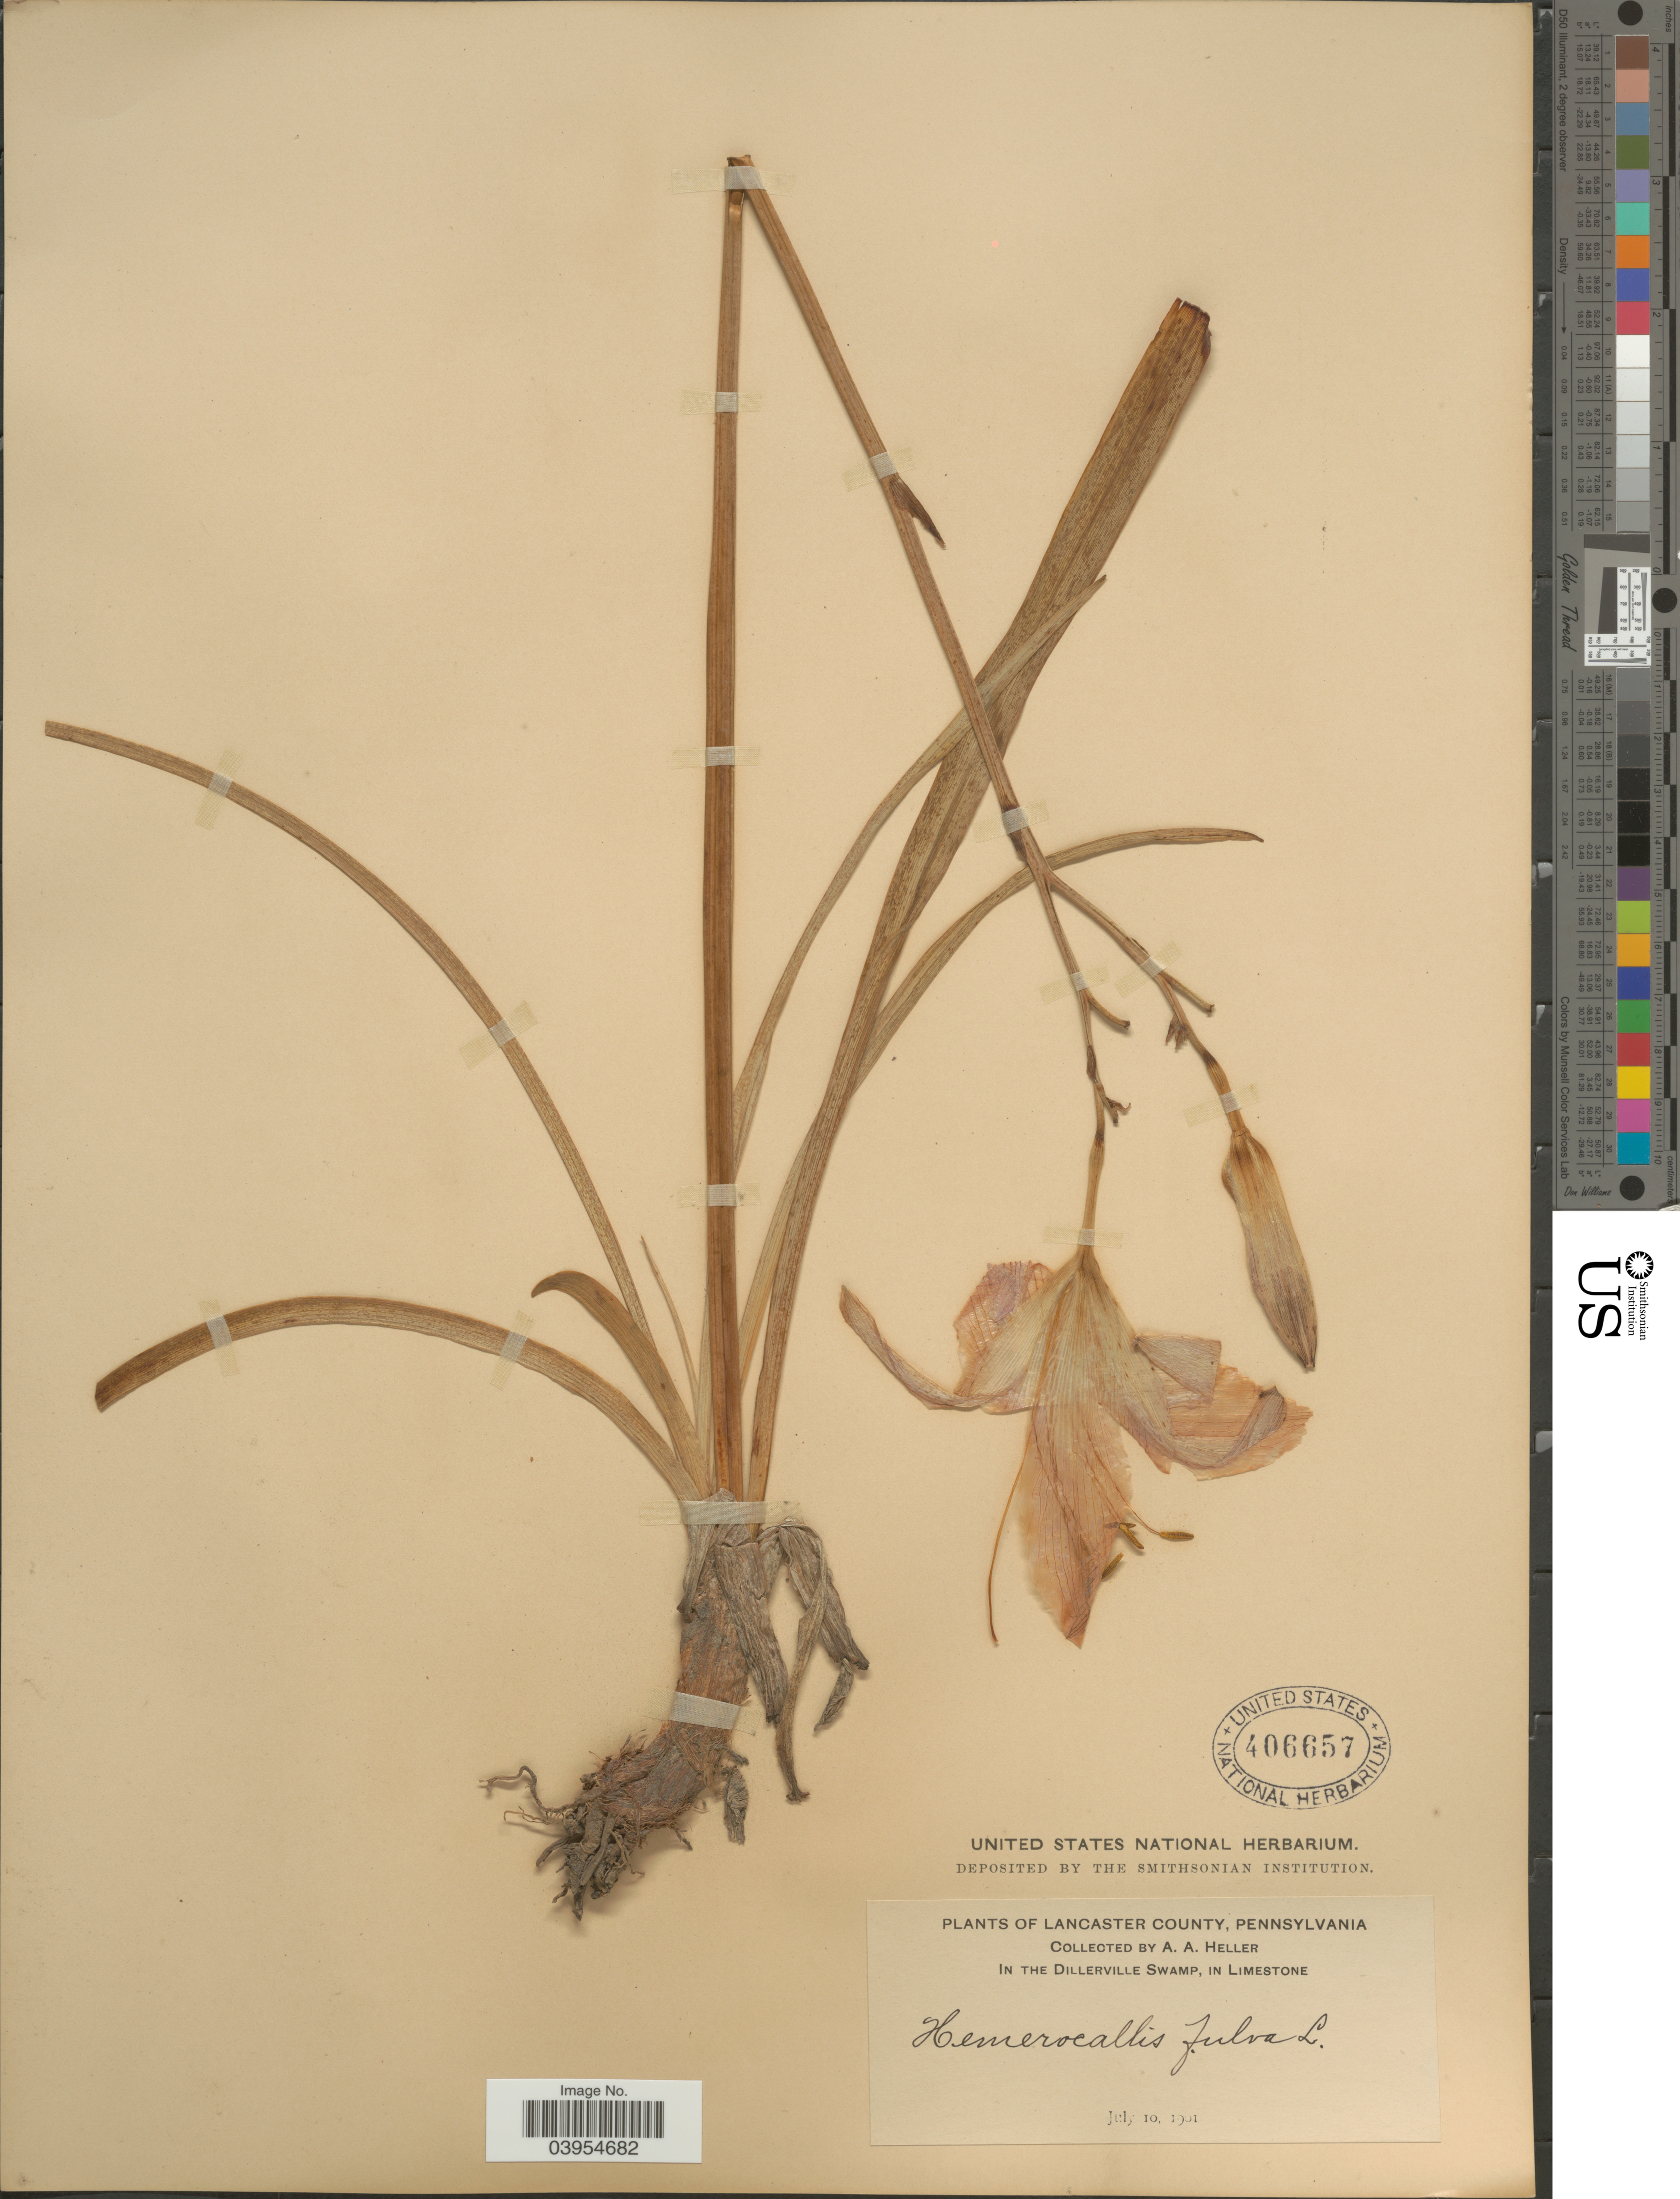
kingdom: Plantae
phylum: Tracheophyta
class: Liliopsida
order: Asparagales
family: Asphodelaceae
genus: Hemerocallis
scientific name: Hemerocallis fulva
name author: L.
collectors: A. A. Heller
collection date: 1901-07-10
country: United States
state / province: Pennsylvania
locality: Lancaster County. In the Dillerville Swamp, in Limestone.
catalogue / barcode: US 406657